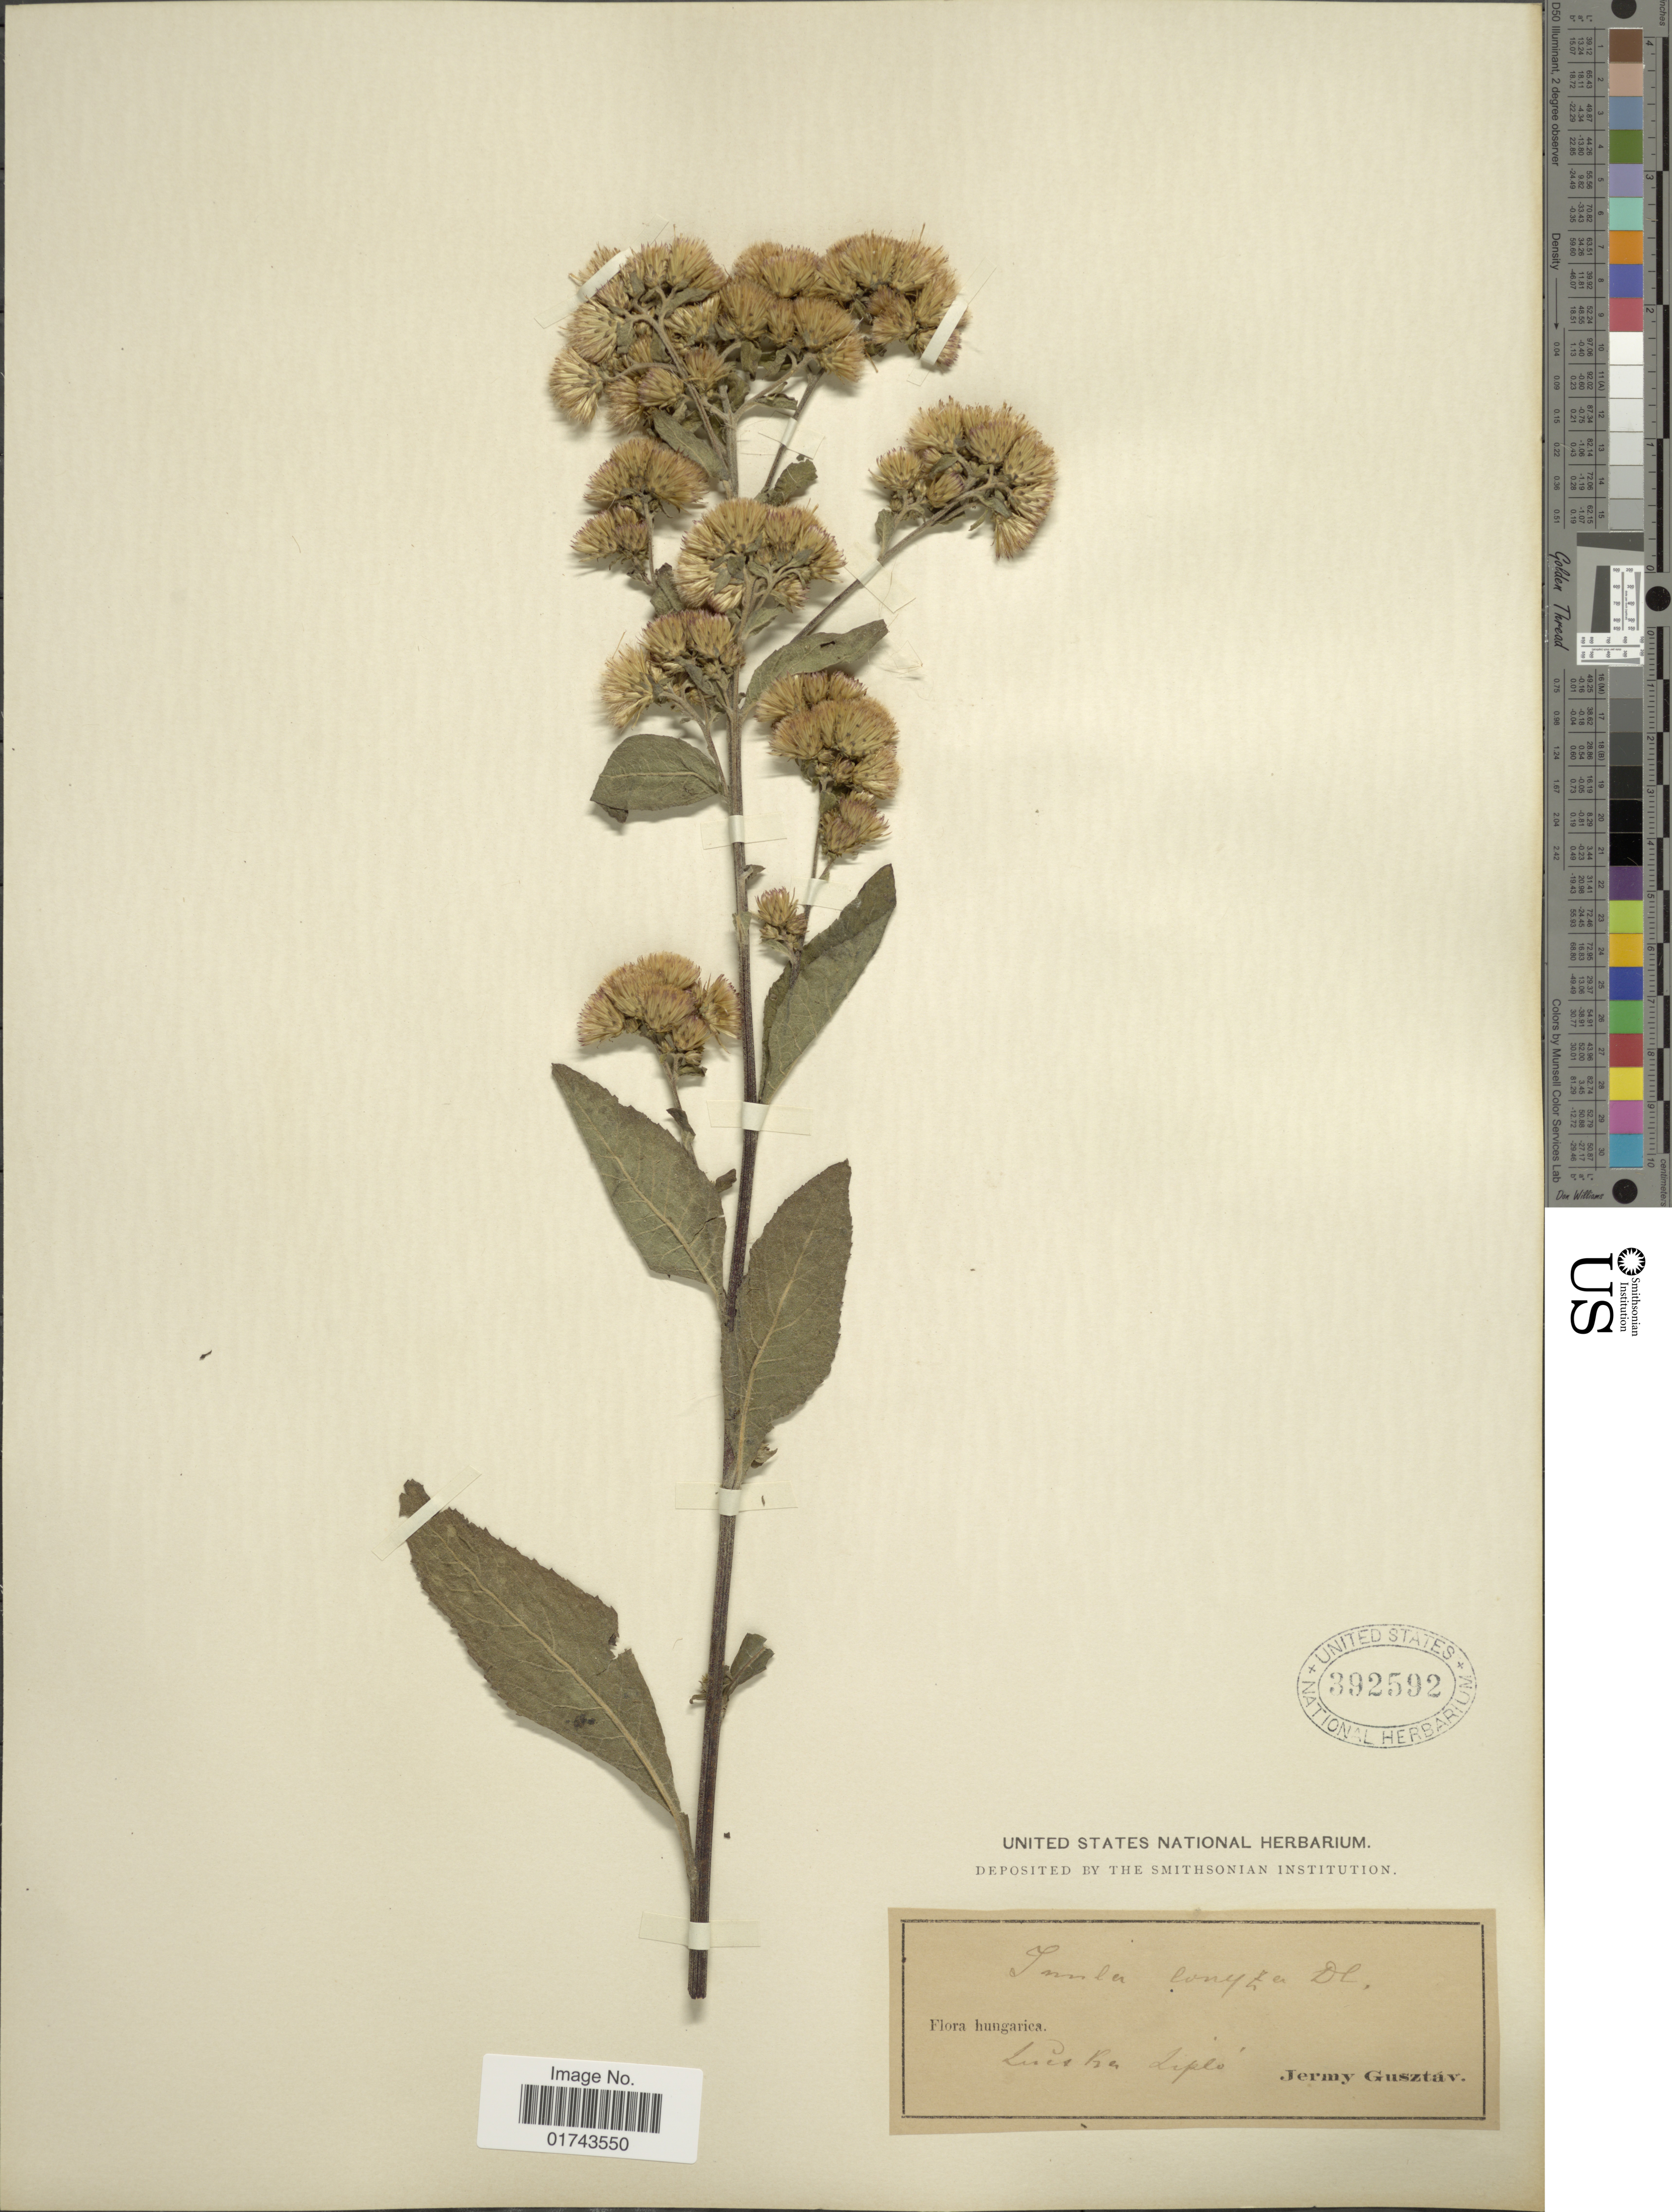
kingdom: Plantae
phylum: Tracheophyta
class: Magnoliopsida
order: Asterales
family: Asteraceae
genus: Inula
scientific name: Inula conyzae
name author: (Griess.) DC.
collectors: J. Gustav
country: Hungary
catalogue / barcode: US 392592